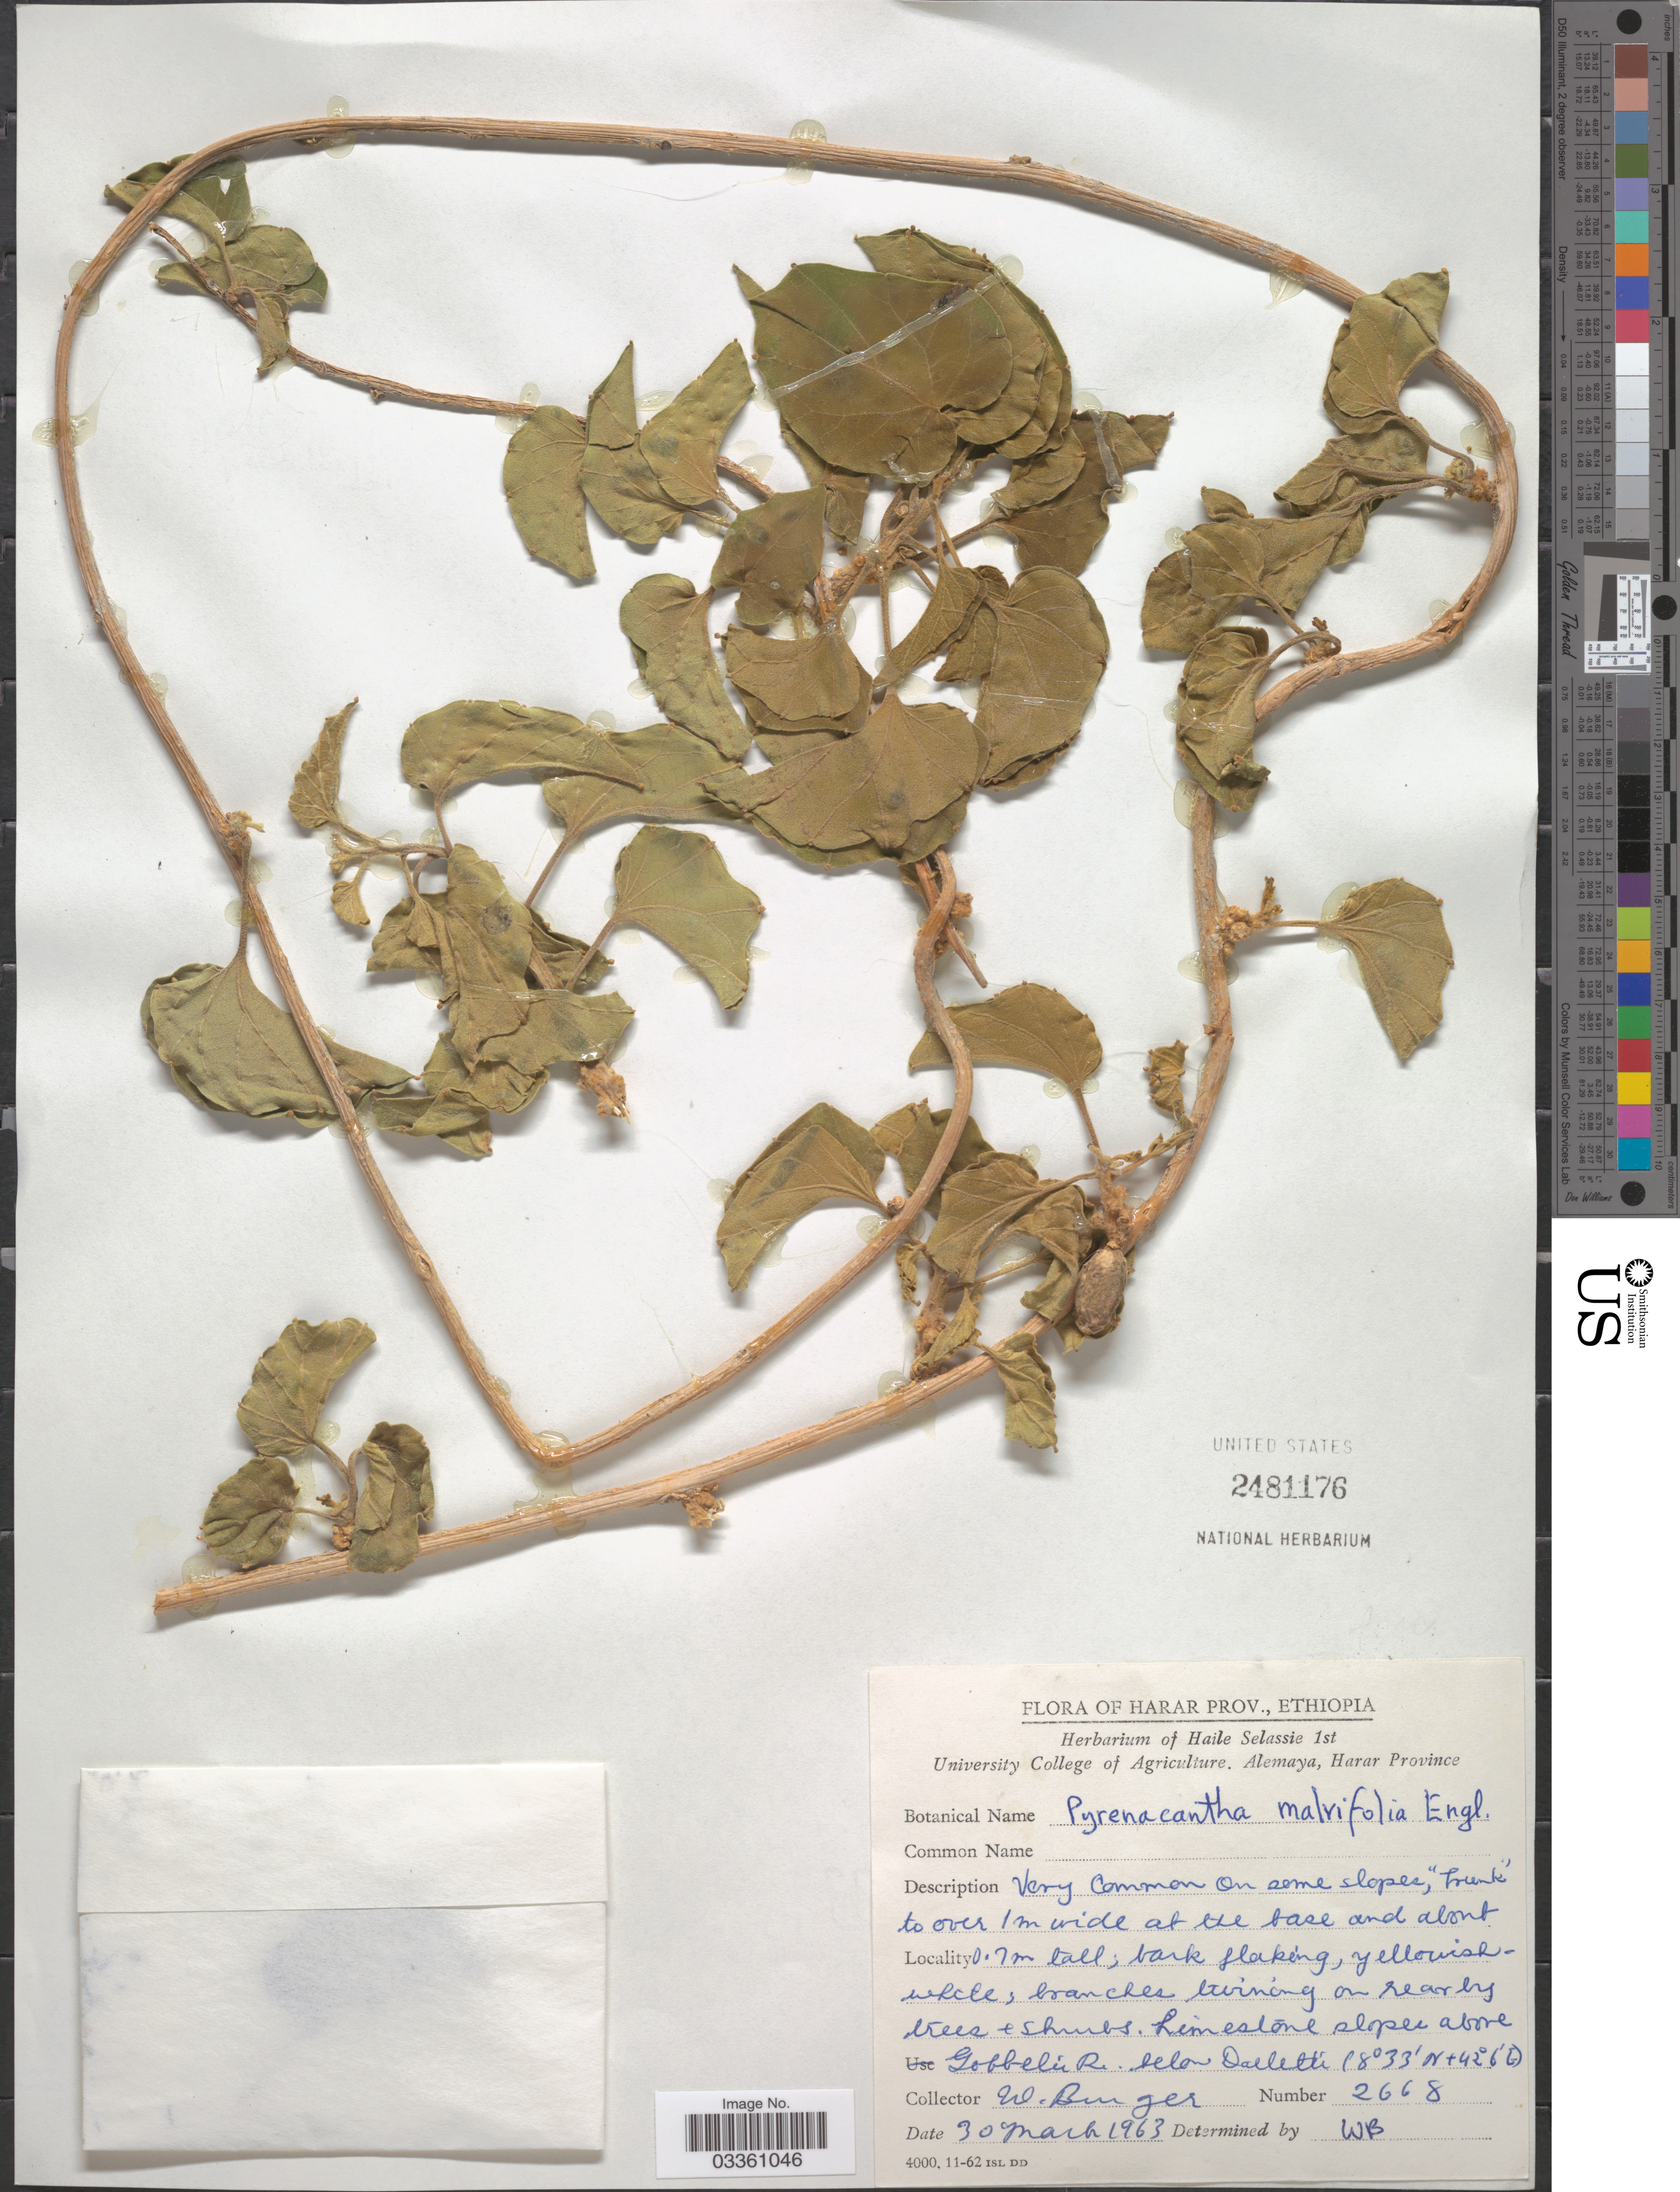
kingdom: Plantae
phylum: Tracheophyta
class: Magnoliopsida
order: Icacinales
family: Icacinaceae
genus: Pyrenacantha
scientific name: Pyrenacantha malvifolia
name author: Engl.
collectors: W. Burger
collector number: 2668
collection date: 1963-03-30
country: Ethiopia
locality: Harar Prov. Limestone slopes above Gobelli Ri. below Dalletti.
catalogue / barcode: US 2481176